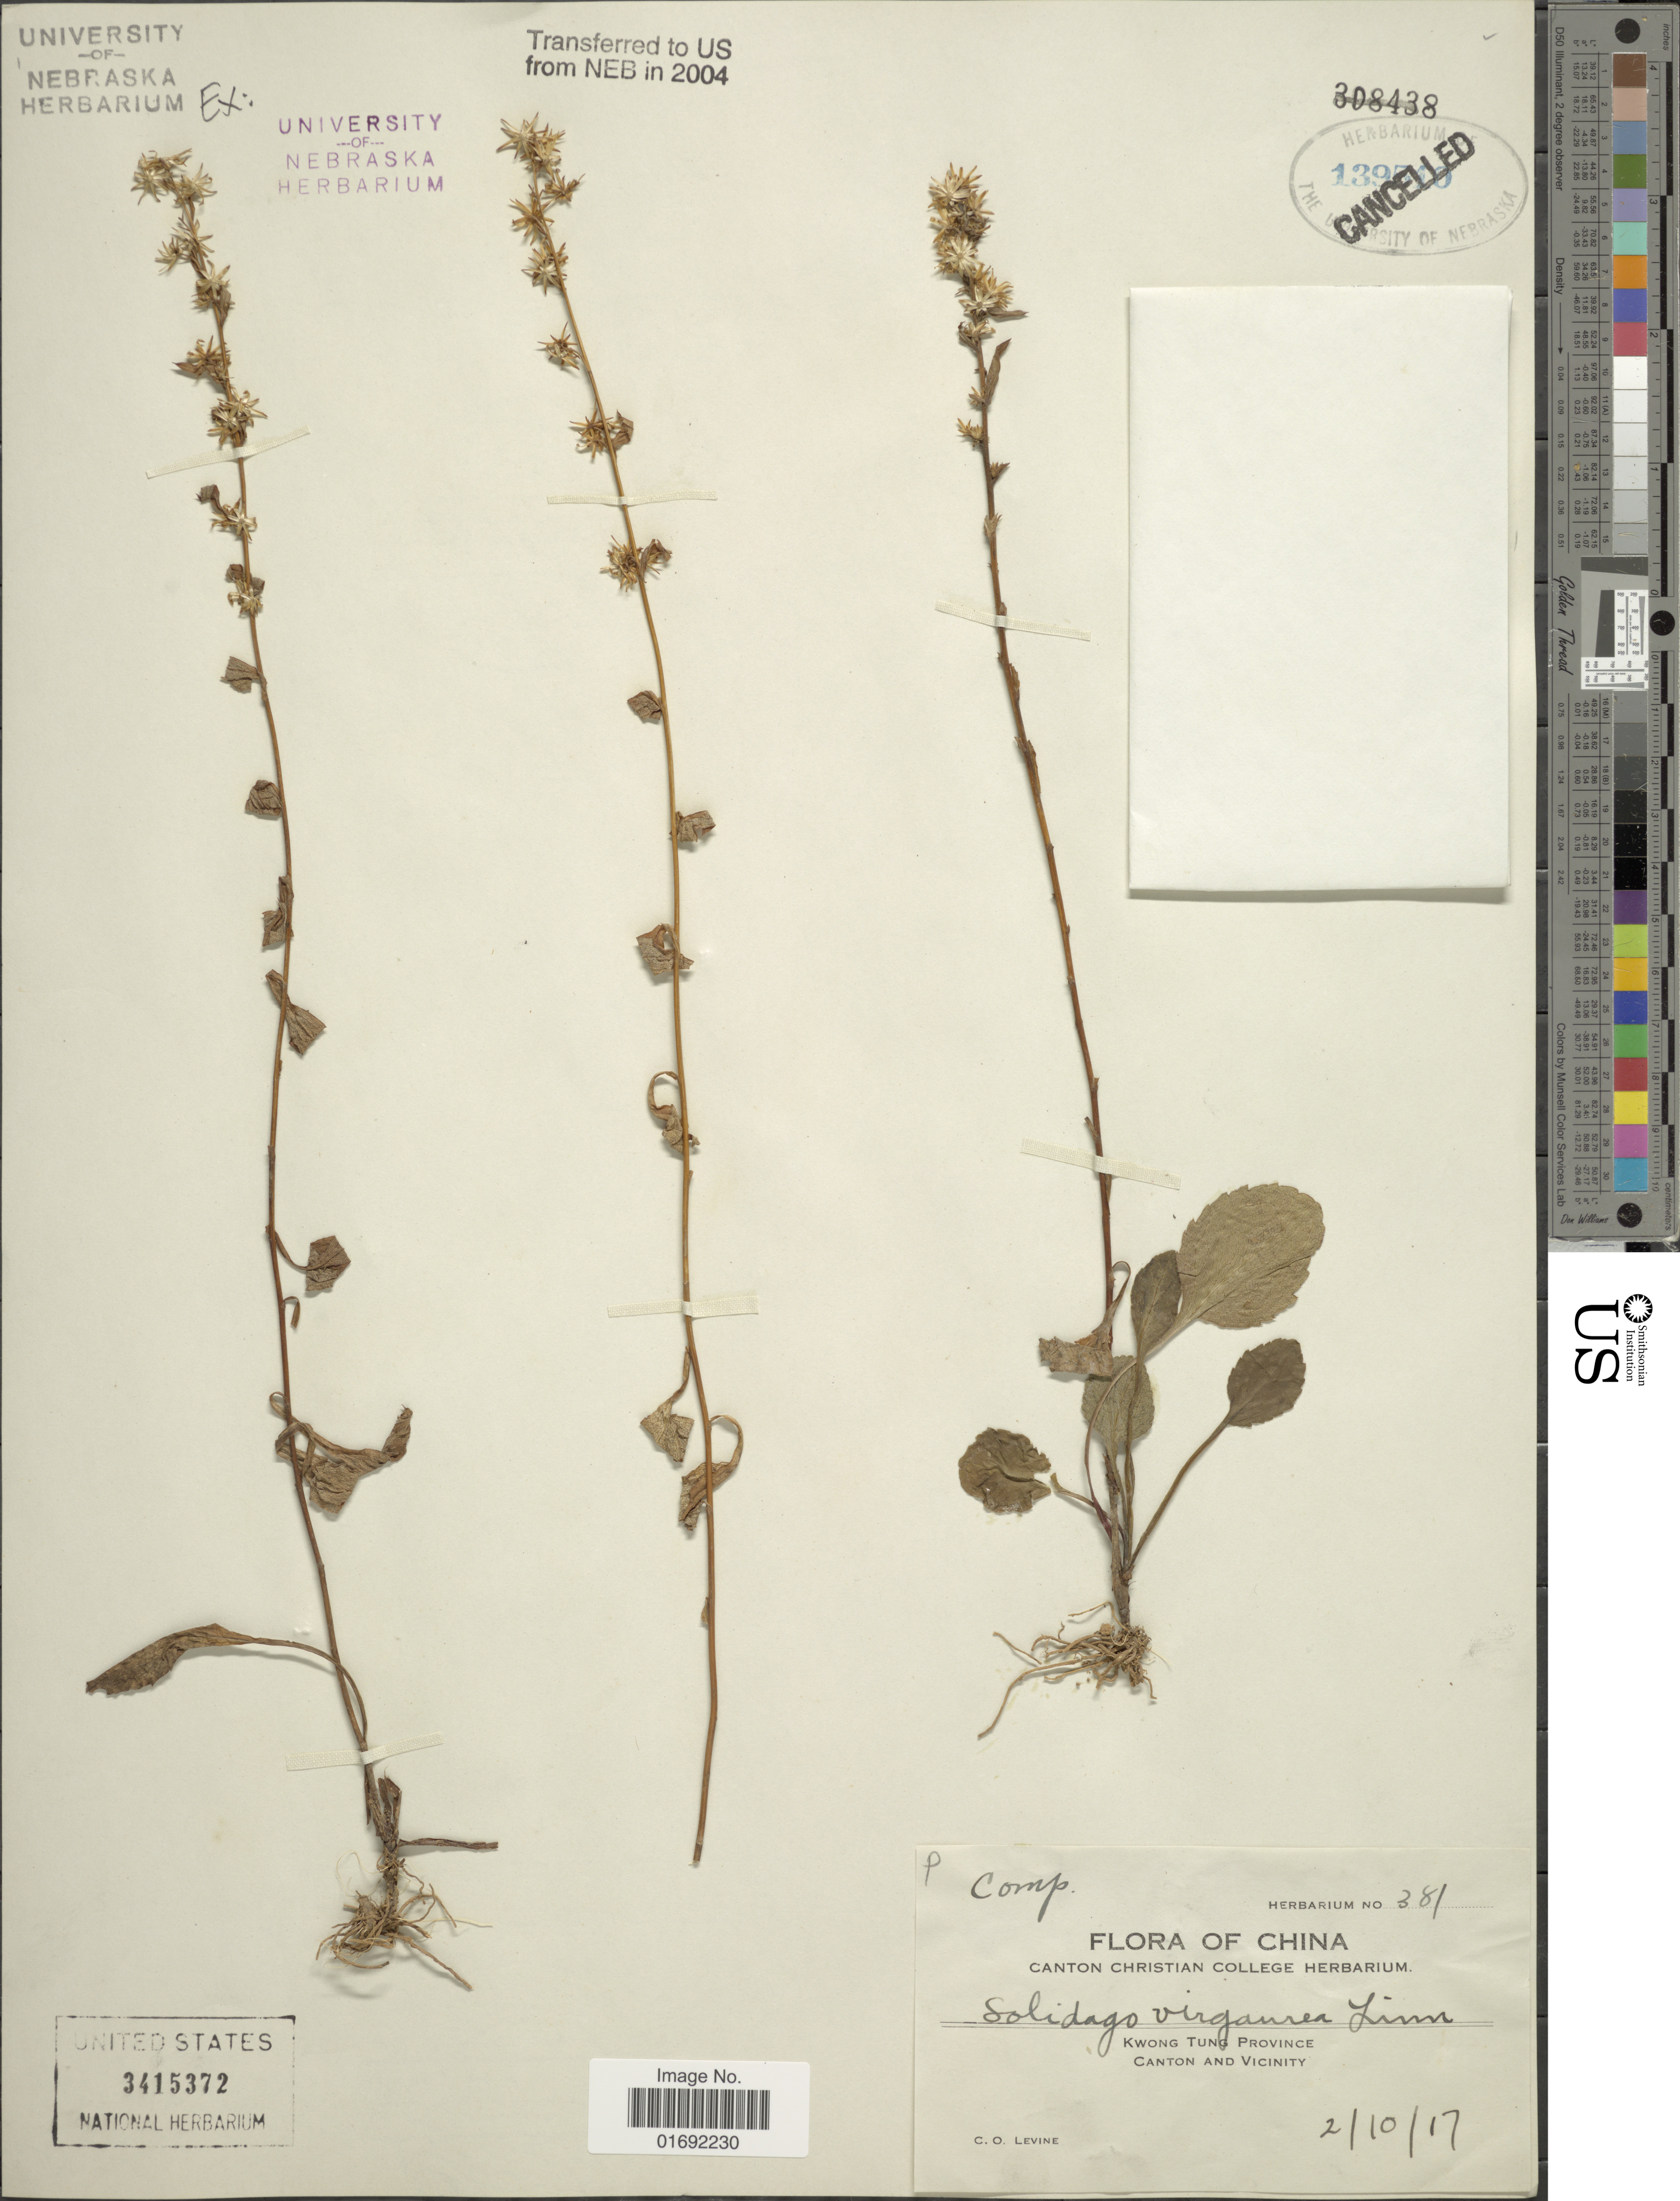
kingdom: Plantae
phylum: Tracheophyta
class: Magnoliopsida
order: Asterales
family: Asteraceae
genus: Solidago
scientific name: Solidago virgaurea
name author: L.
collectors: C. O. Levine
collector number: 381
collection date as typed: Transcribed d/m/y: 2/10/17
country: China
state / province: Guangdong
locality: Kwong Tung Province, Canton and Vicinity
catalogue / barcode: US 3415372